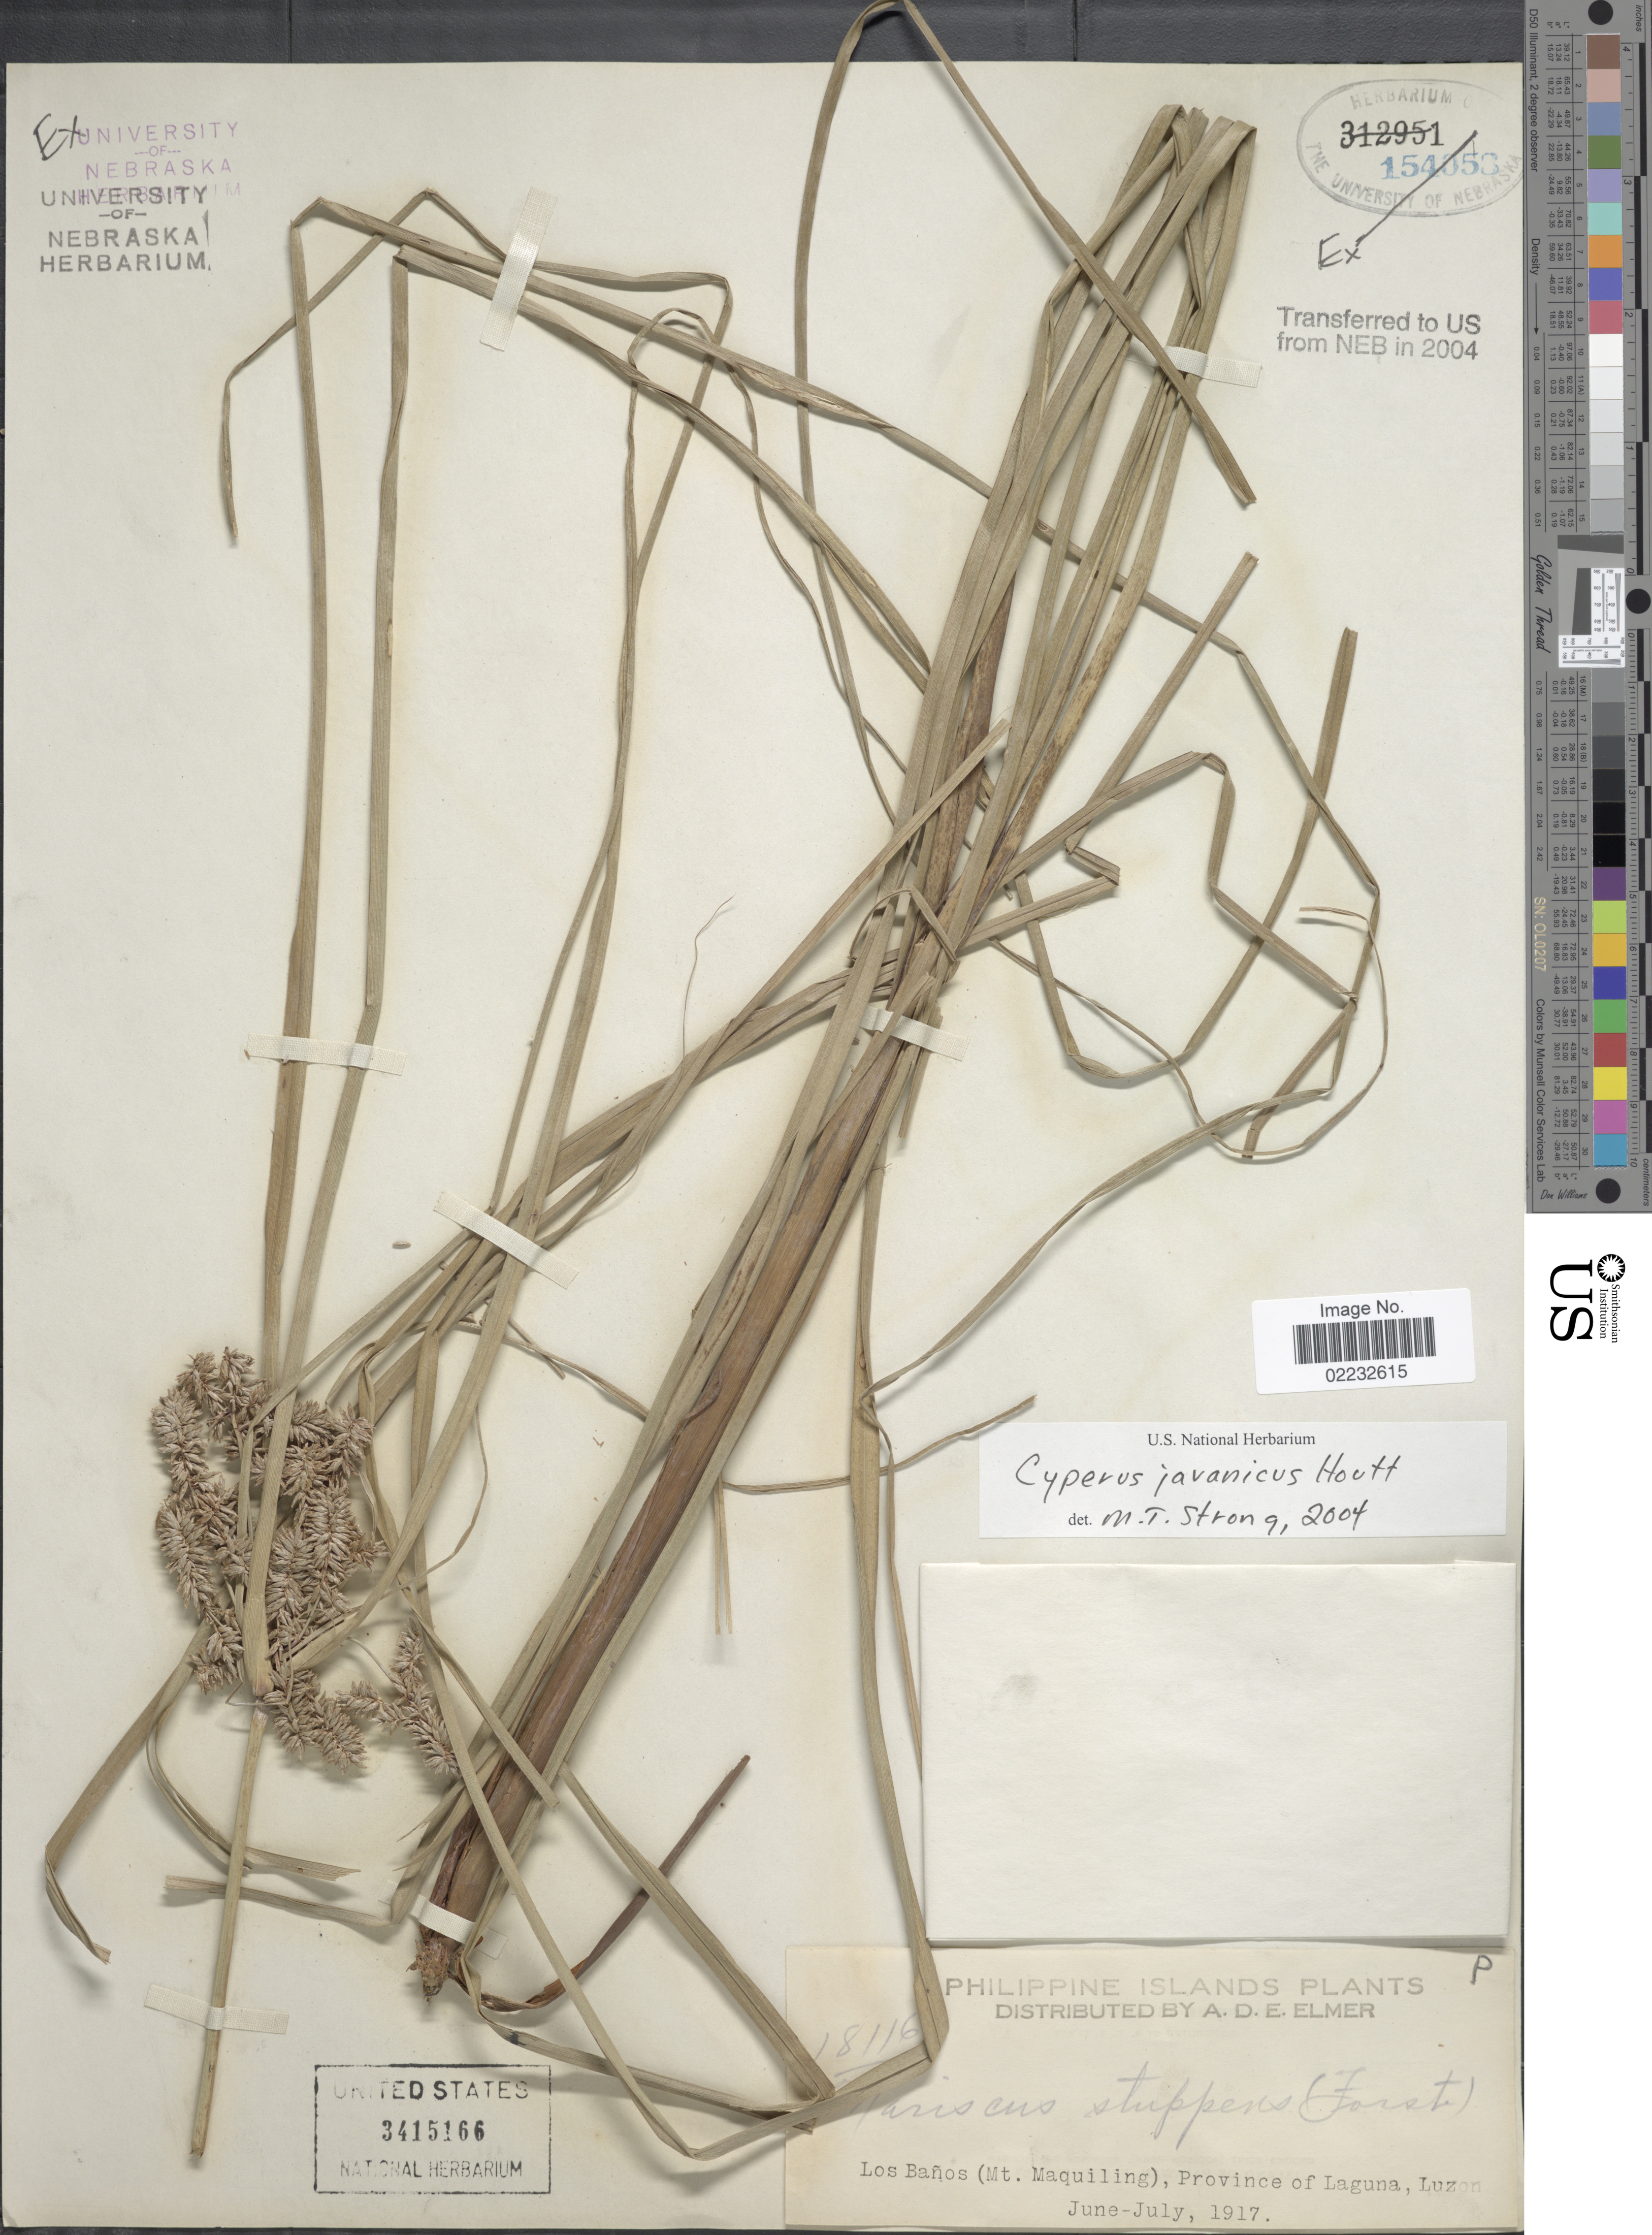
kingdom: Plantae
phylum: Tracheophyta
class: Liliopsida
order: Poales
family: Cyperaceae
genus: Cyperus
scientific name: Cyperus javanicus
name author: Houtt.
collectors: A. D. E. Elmer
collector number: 18116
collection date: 1917-06/1917-07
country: Philippines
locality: Los Baños (Mt. Maquiling), Province of Laguna, Luzon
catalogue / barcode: US 3415166